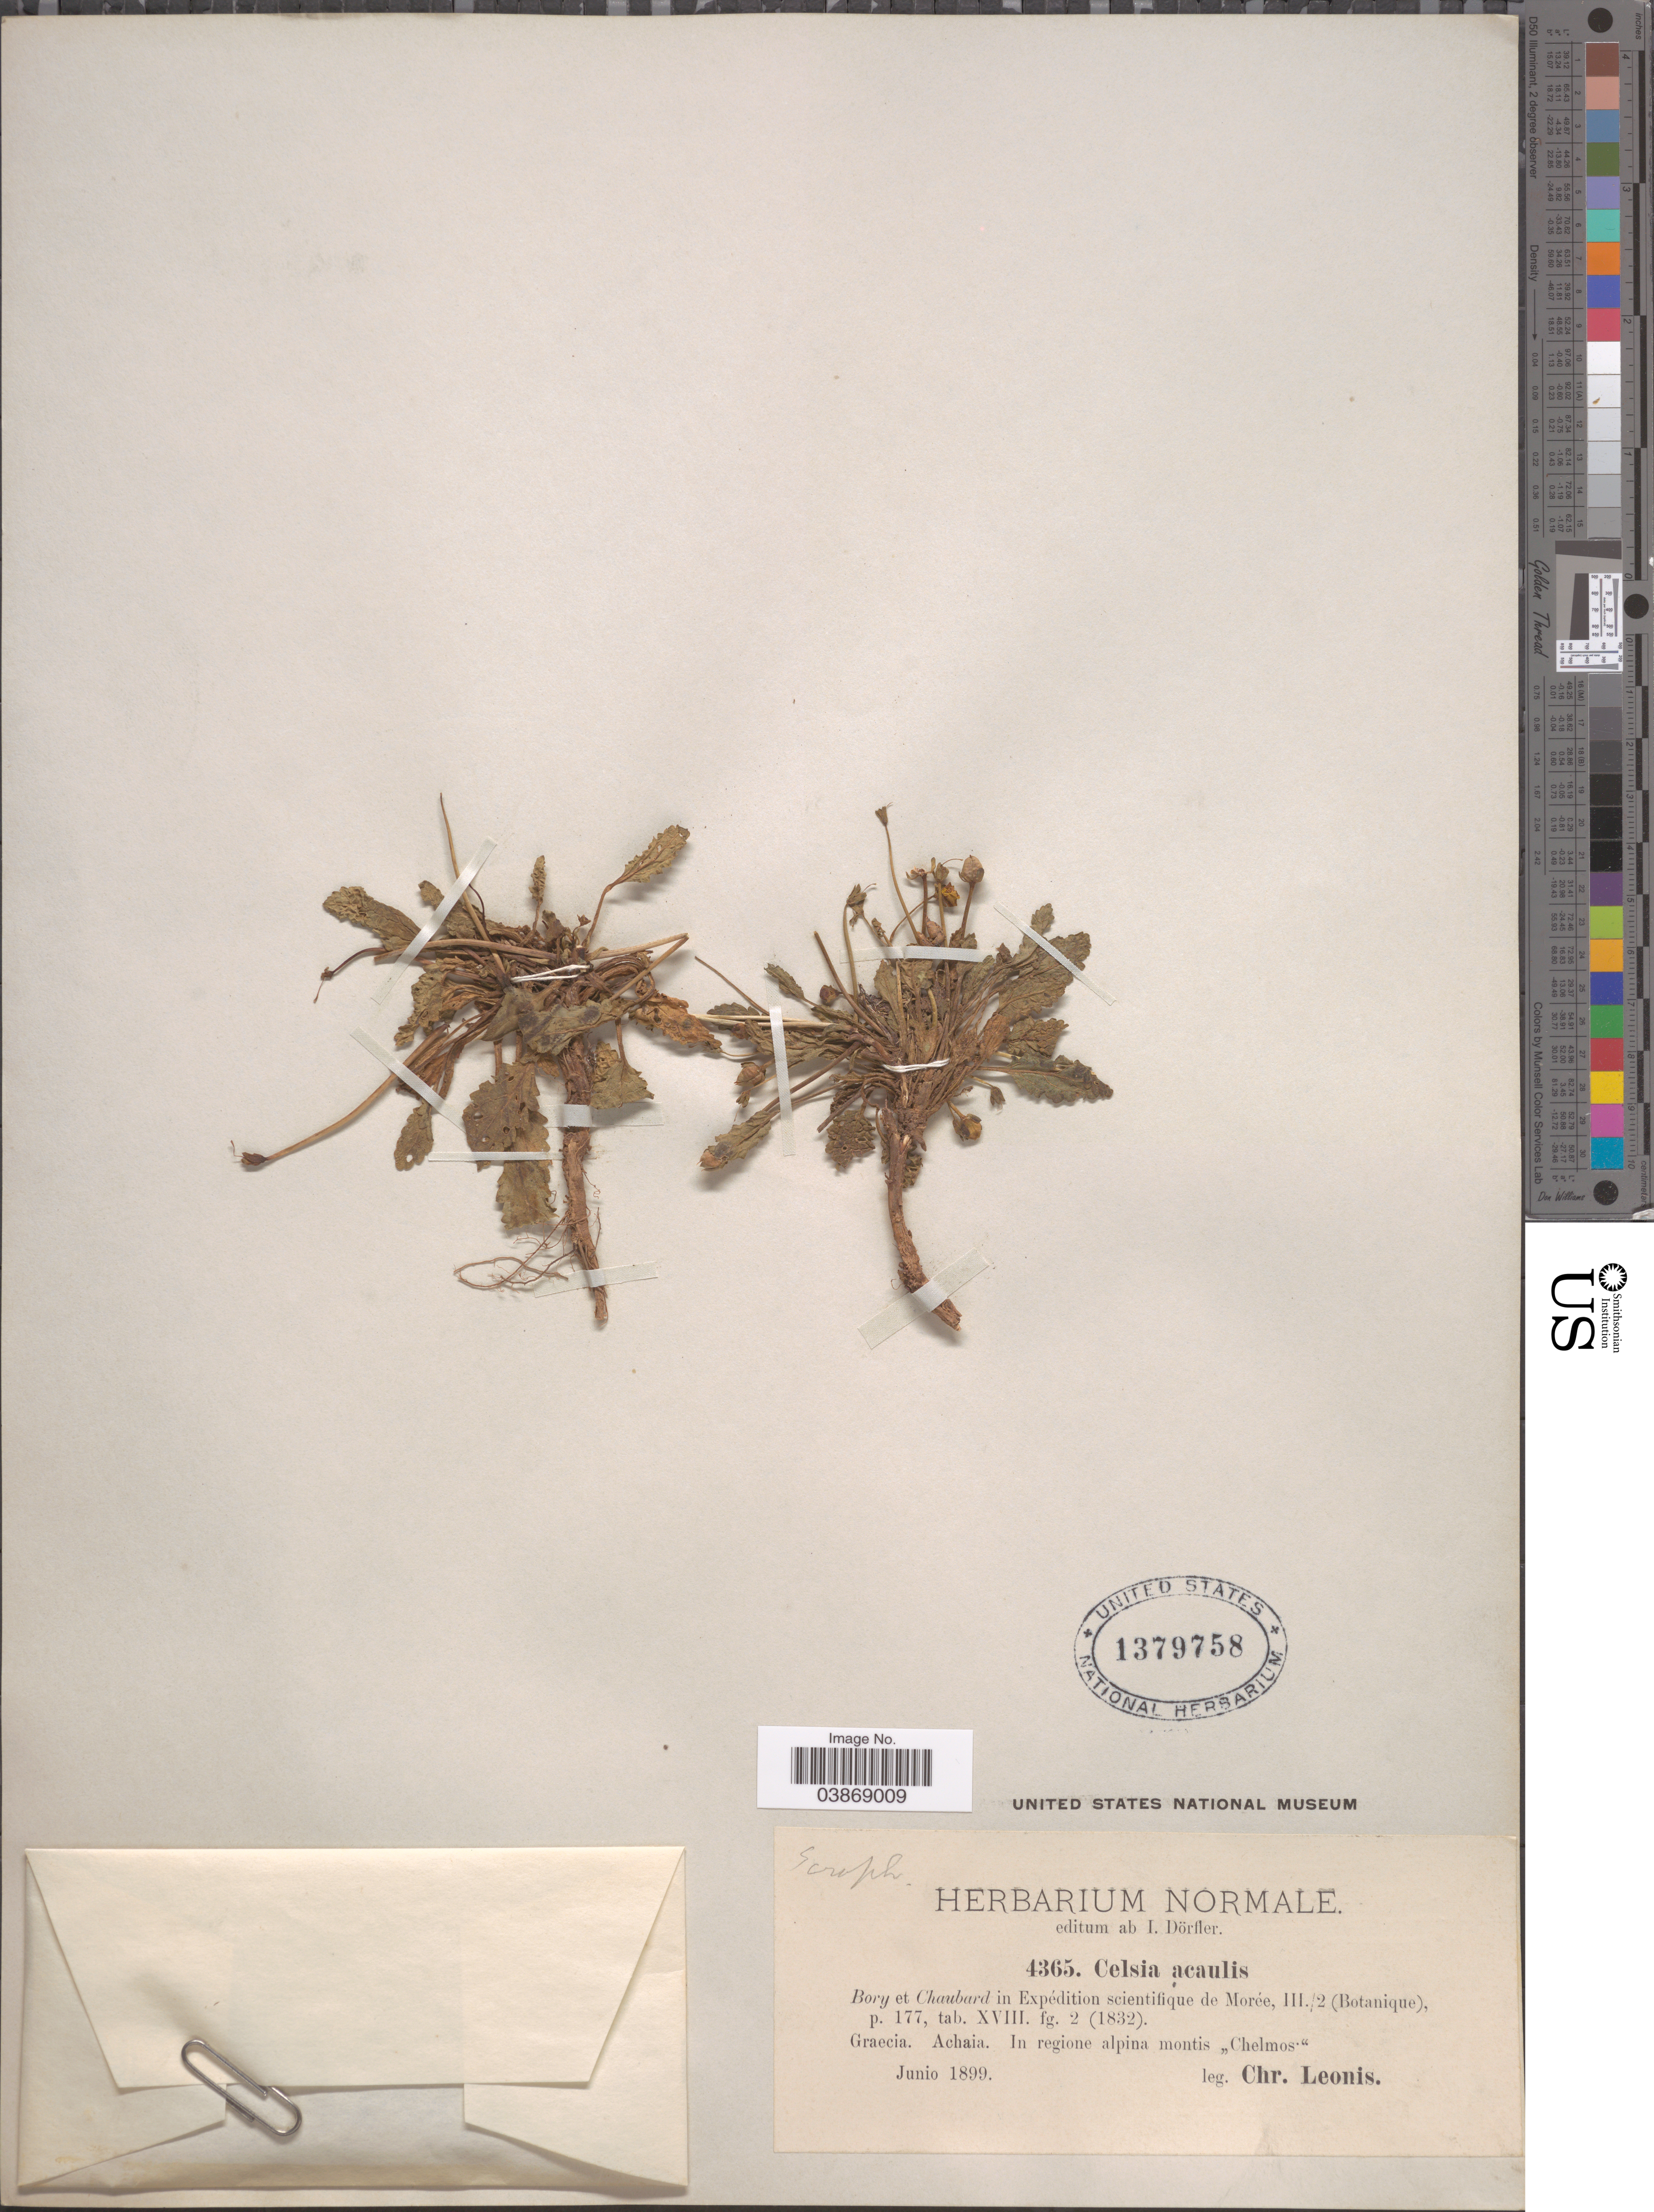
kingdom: Plantae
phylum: Tracheophyta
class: Magnoliopsida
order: Lamiales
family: Scrophulariaceae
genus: Celsia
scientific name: Celsia acaulis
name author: Bory & Chaub.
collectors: C. Leonis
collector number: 4365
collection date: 1899-06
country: Greece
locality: Graecia. Achaia. In regione alpina montis "Chelmos".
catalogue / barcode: US 1379758